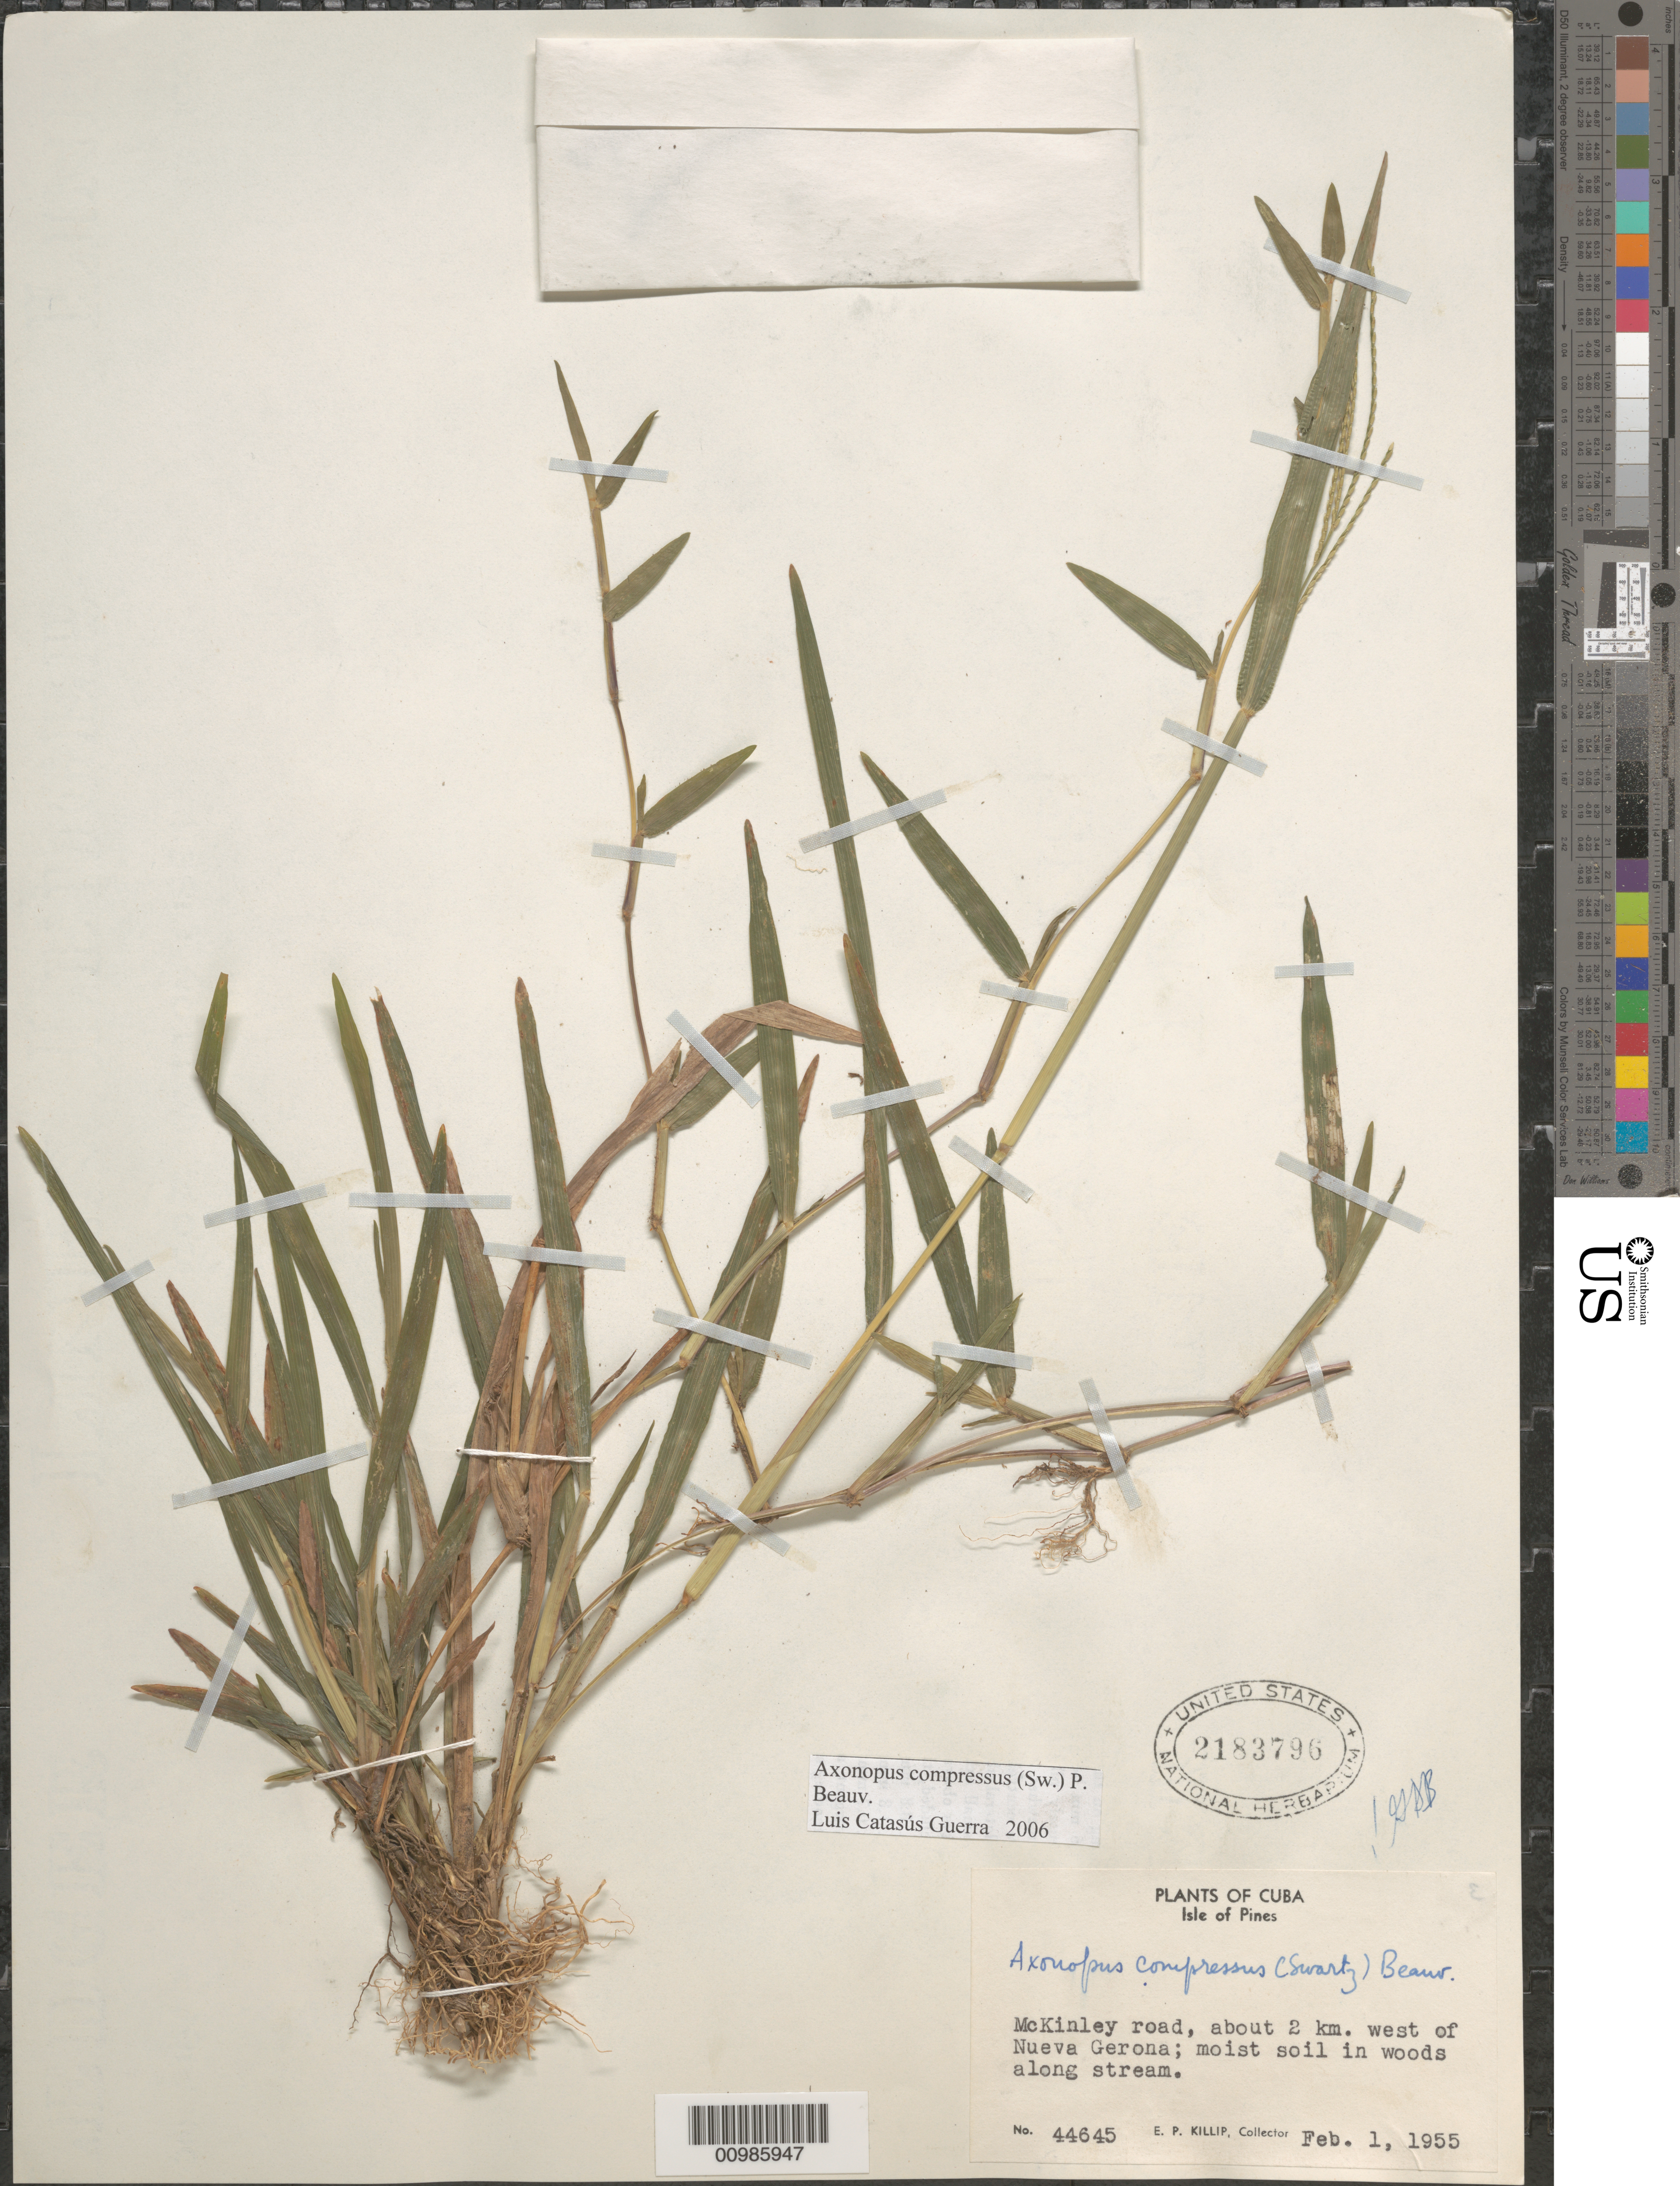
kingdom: Plantae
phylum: Tracheophyta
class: Liliopsida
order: Poales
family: Poaceae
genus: Axonopus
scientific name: Axonopus compressus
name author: (Sw.) P. Beauv.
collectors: E. P. Killip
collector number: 44645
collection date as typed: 01 Feb 1955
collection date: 1955-02-01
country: Cuba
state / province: Isla de la Juventud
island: Isla de la Juventud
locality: McKinley road, about 2 km west of Nueva Gerona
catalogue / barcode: US 2183796